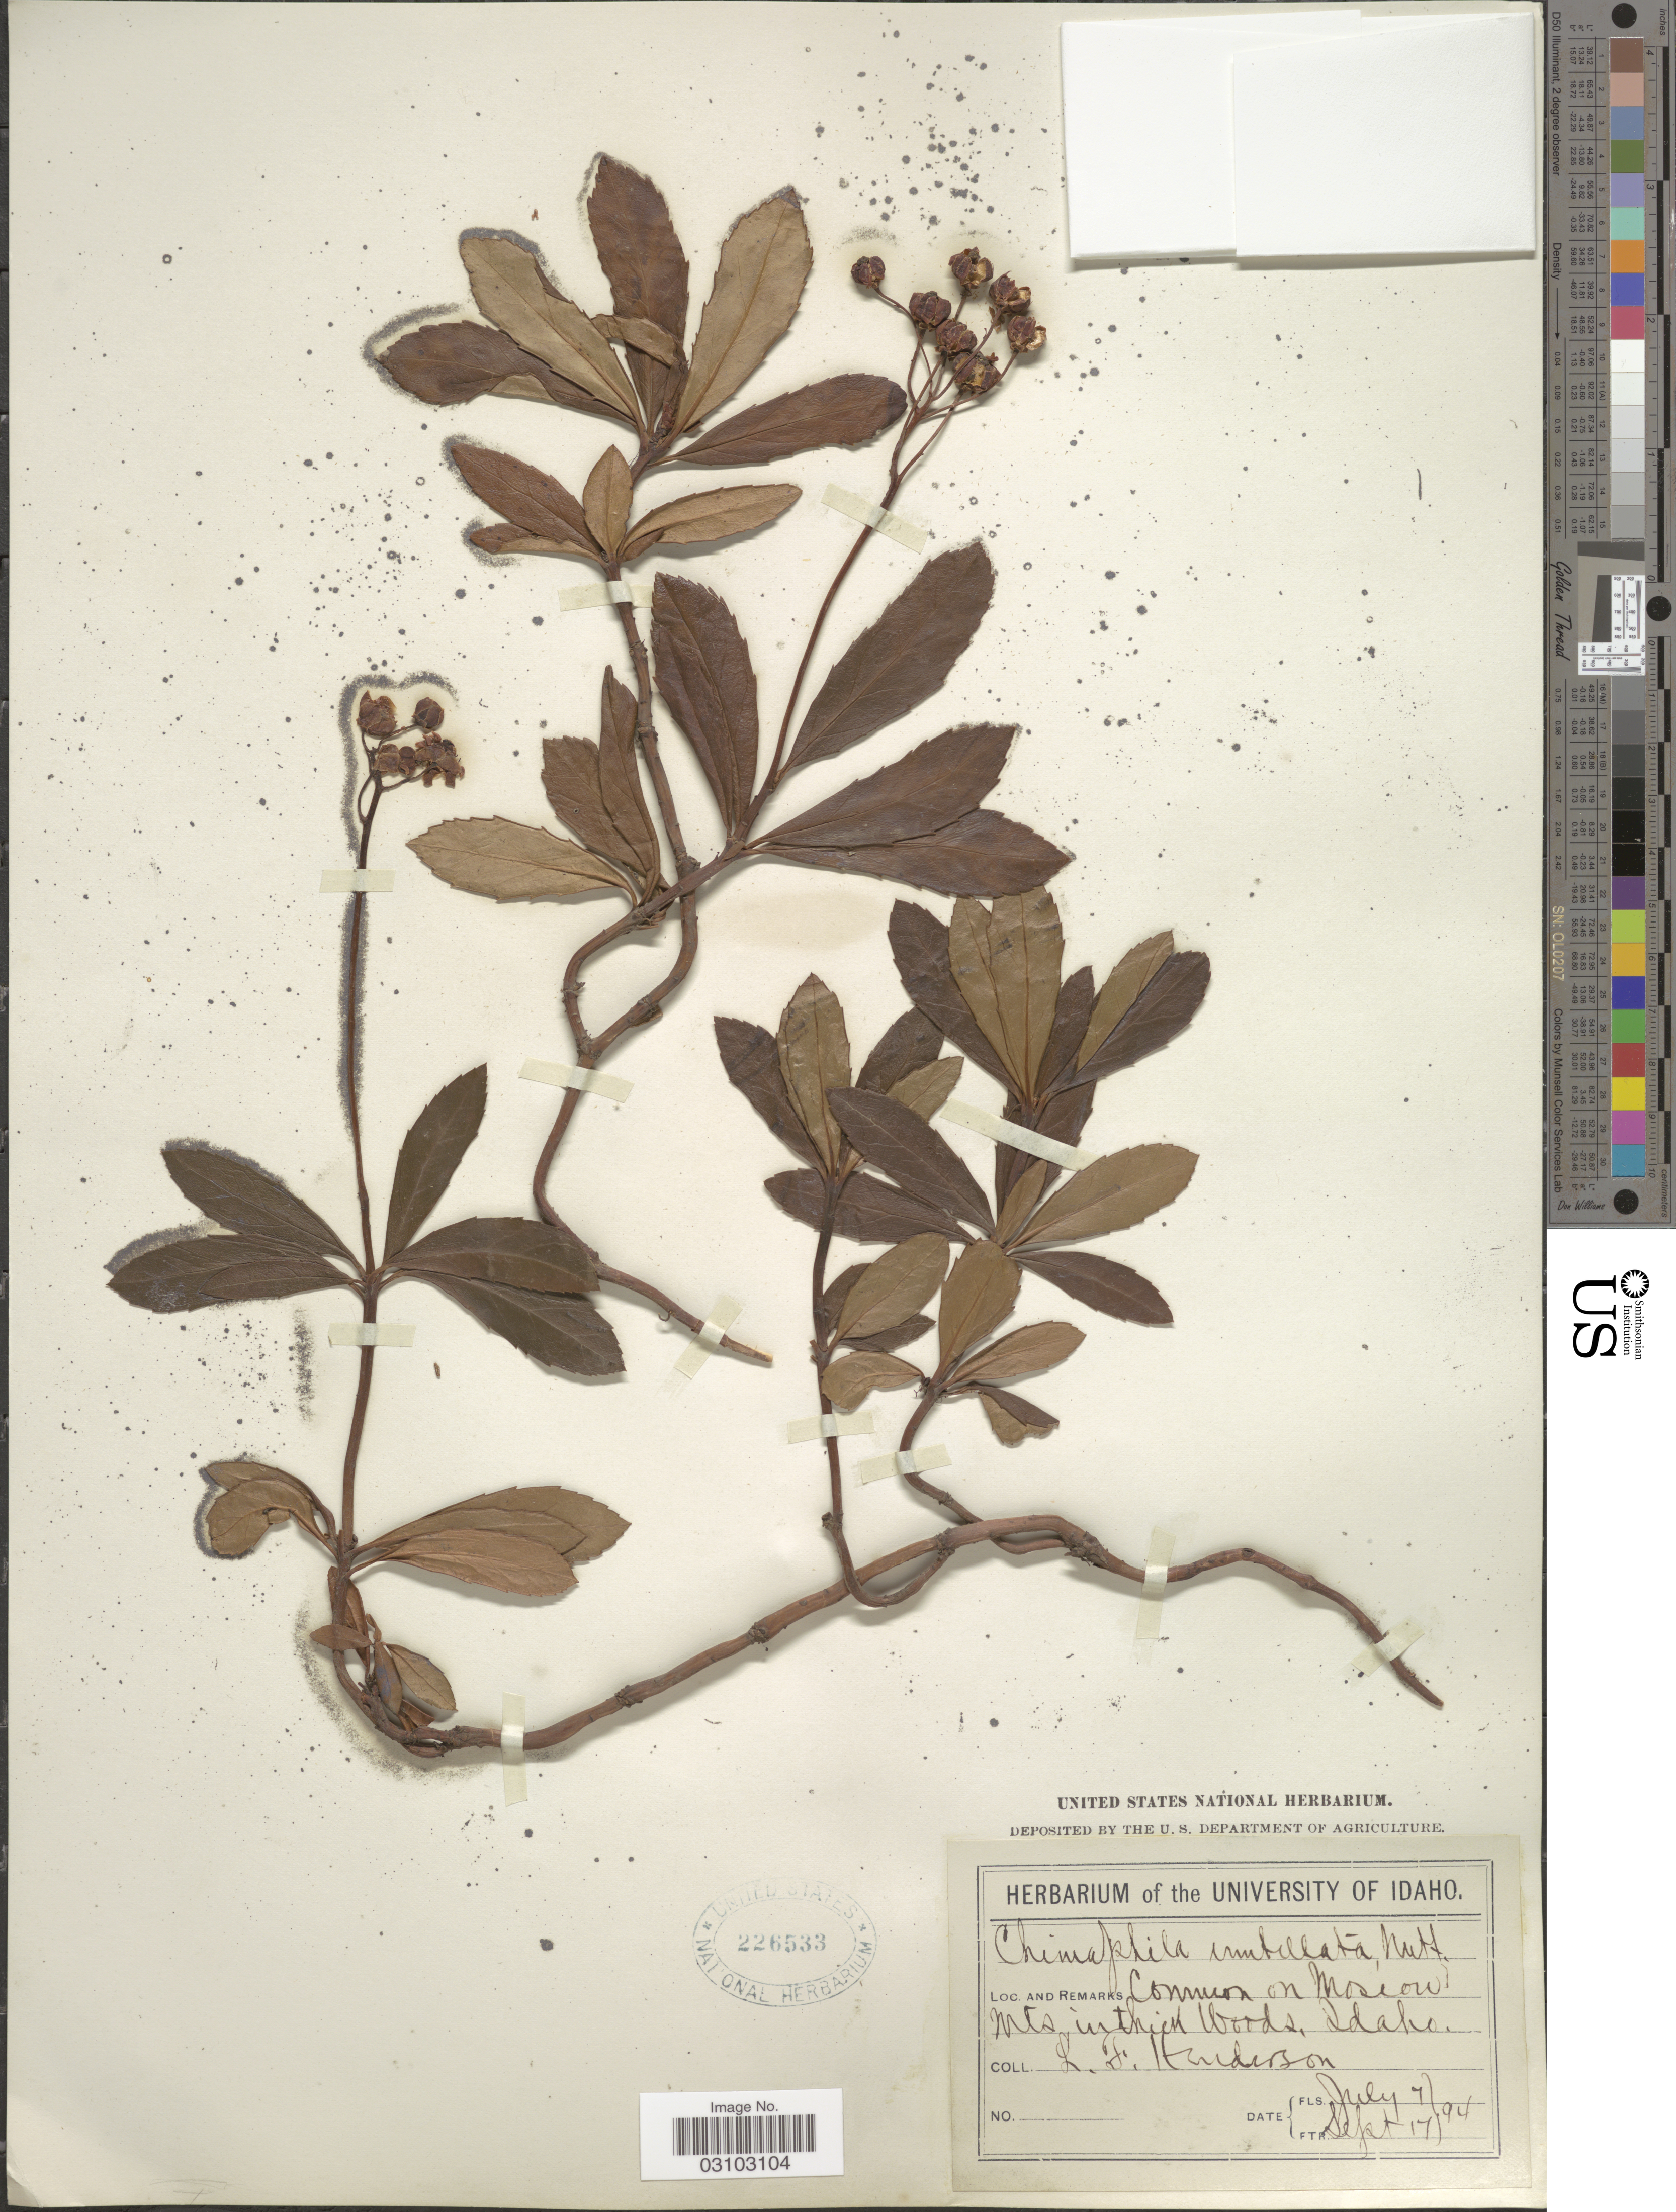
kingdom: Plantae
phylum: Tracheophyta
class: Magnoliopsida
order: Ericales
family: Ericaceae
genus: Chimaphila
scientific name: Chimaphila umbellata var. occidentalis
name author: (Rydb.) S.F. Blake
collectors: L. Henderson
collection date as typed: Transcribed d/m/y: 7/7/94 to 17/9/94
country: United States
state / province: Idaho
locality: Common on Moscow Mts in thick woods.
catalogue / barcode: US 226533